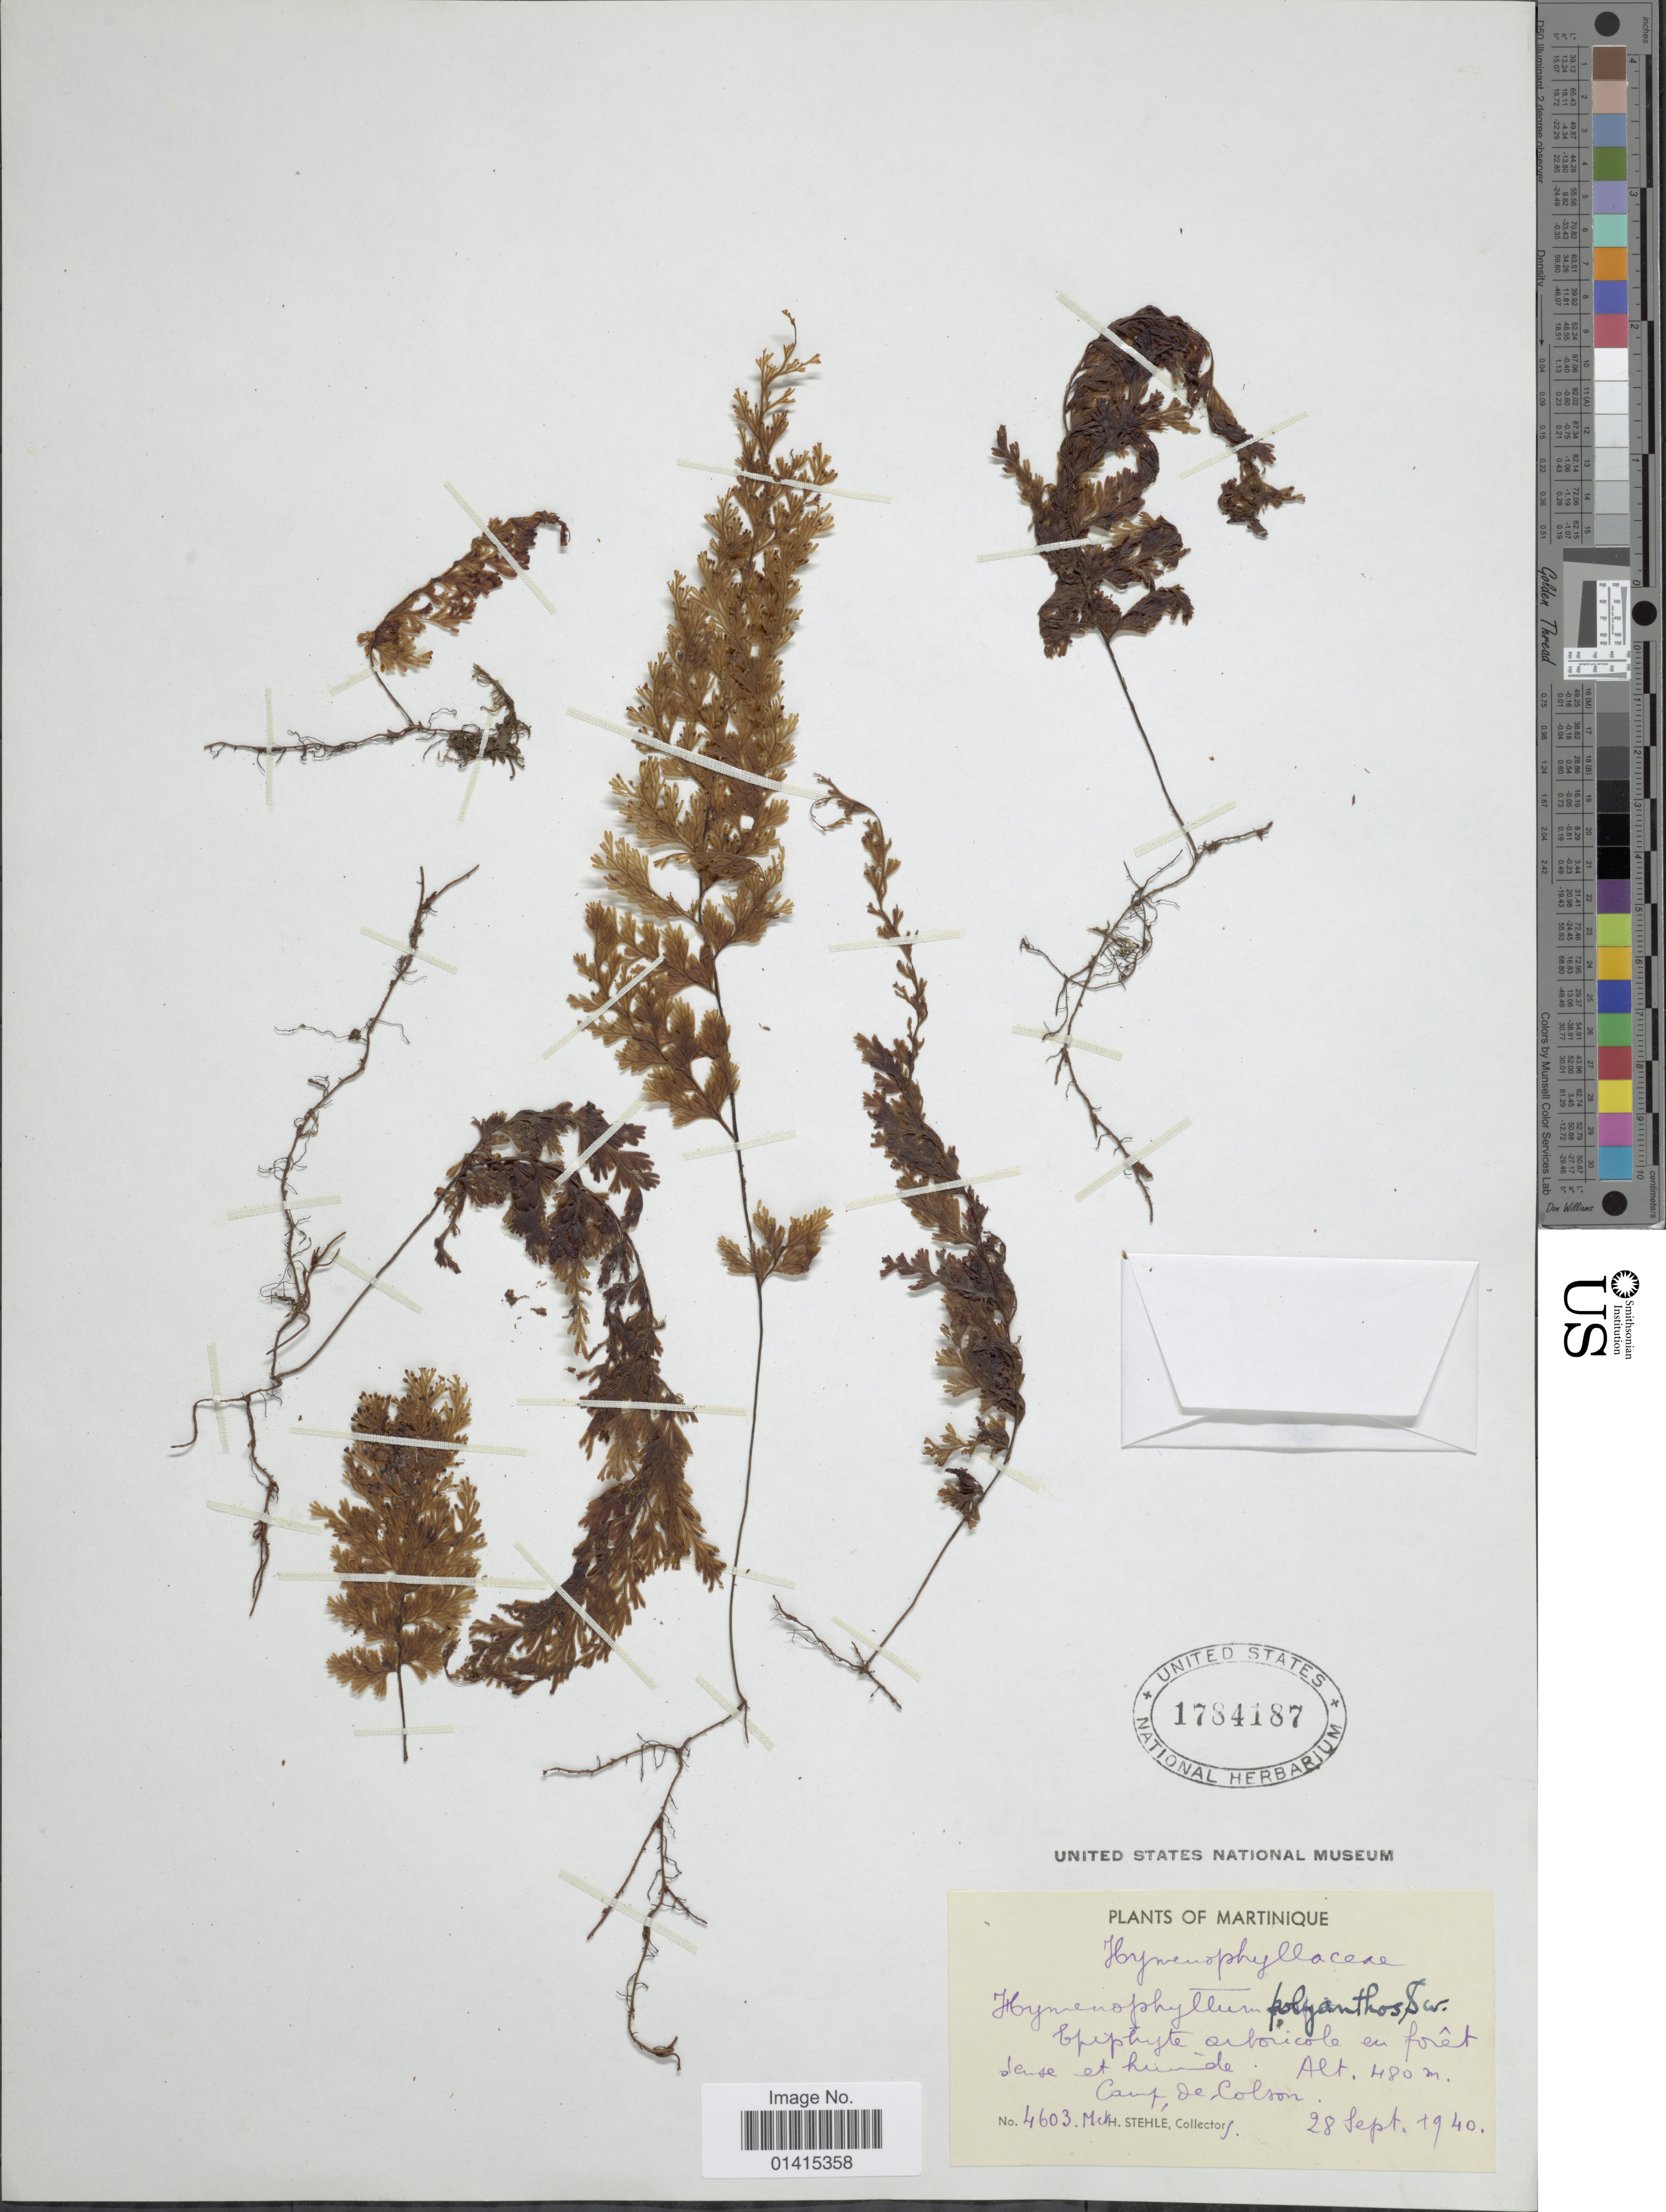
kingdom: Plantae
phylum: Tracheophyta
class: Polypodiopsida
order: Hymenophyllales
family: Hymenophyllaceae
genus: Hymenophyllum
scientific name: Hymenophyllum polyanthos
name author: (Sw.) Sw.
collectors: M. Stehlé & H. Stehlé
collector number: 4603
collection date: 1940-09-28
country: Martinique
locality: Martinique, dense et humide, Camp de Colson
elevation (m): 480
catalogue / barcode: US 1784187